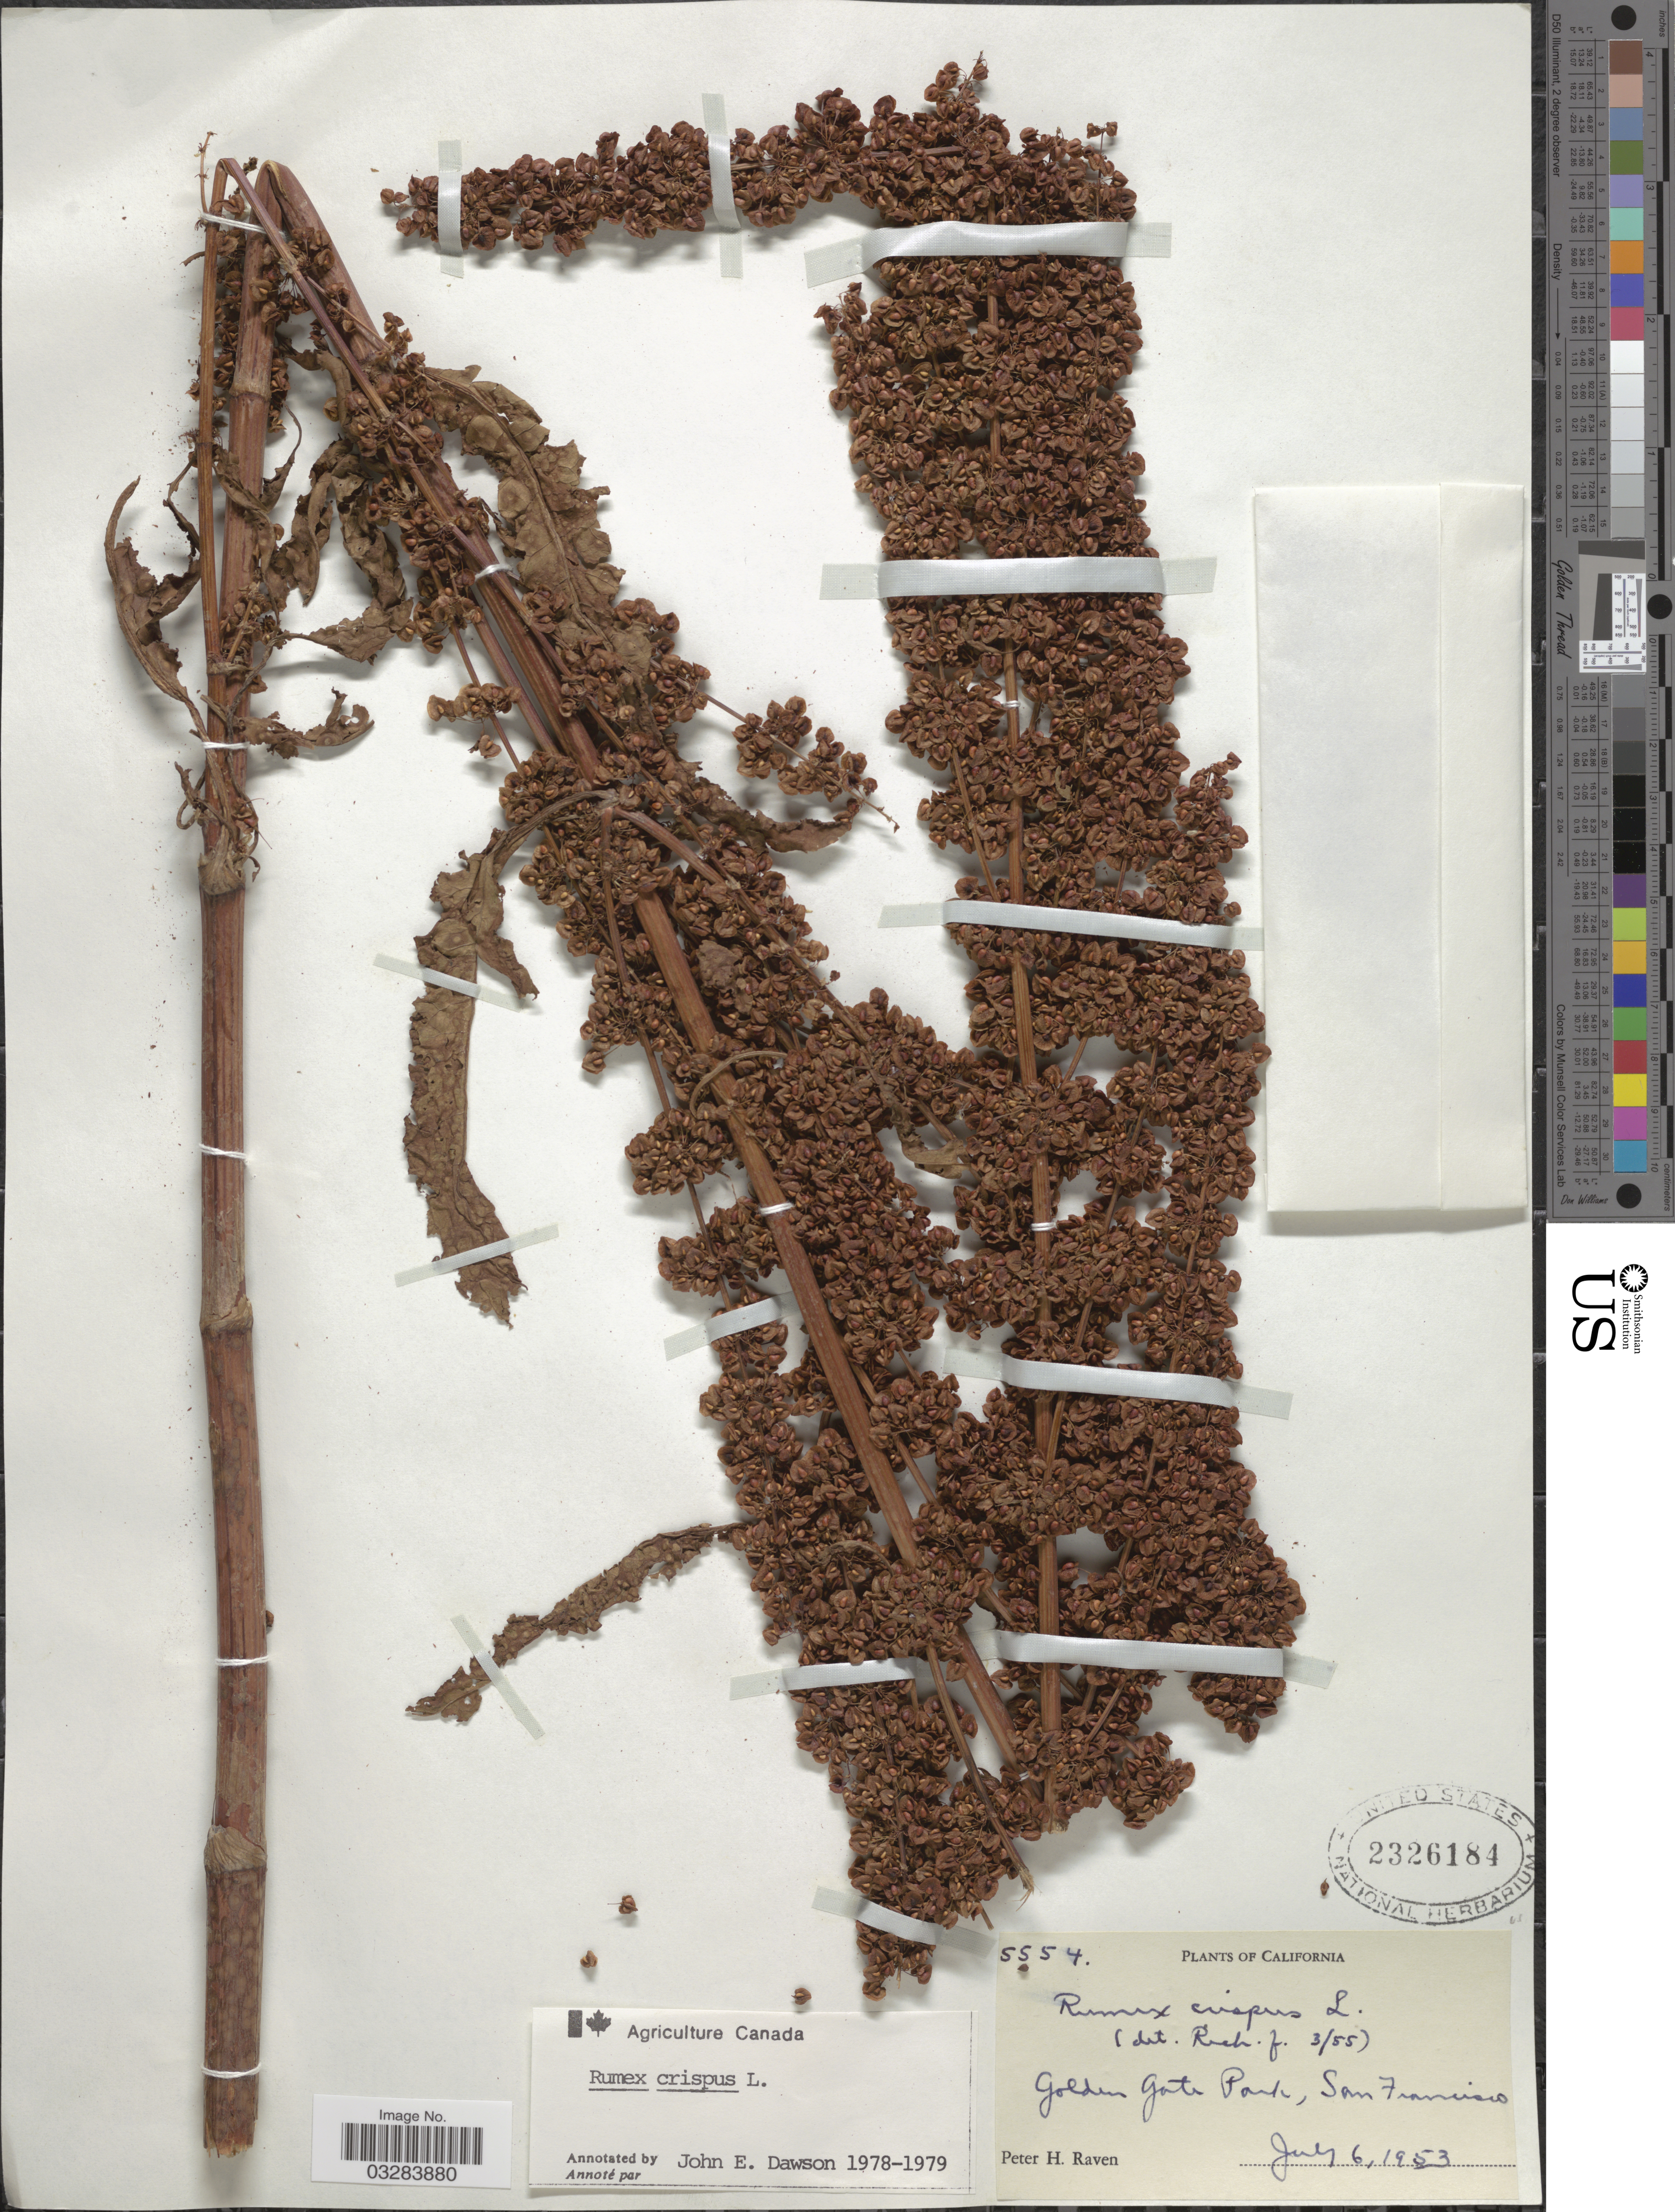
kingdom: Plantae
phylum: Tracheophyta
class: Magnoliopsida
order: Caryophyllales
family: Polygonaceae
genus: Rumex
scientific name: Rumex crispus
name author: L.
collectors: P. Raven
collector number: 5554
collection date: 1953-07-06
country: United States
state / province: California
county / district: San Francisco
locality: Golden Gate Park, San Francisco.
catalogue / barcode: US 2326184